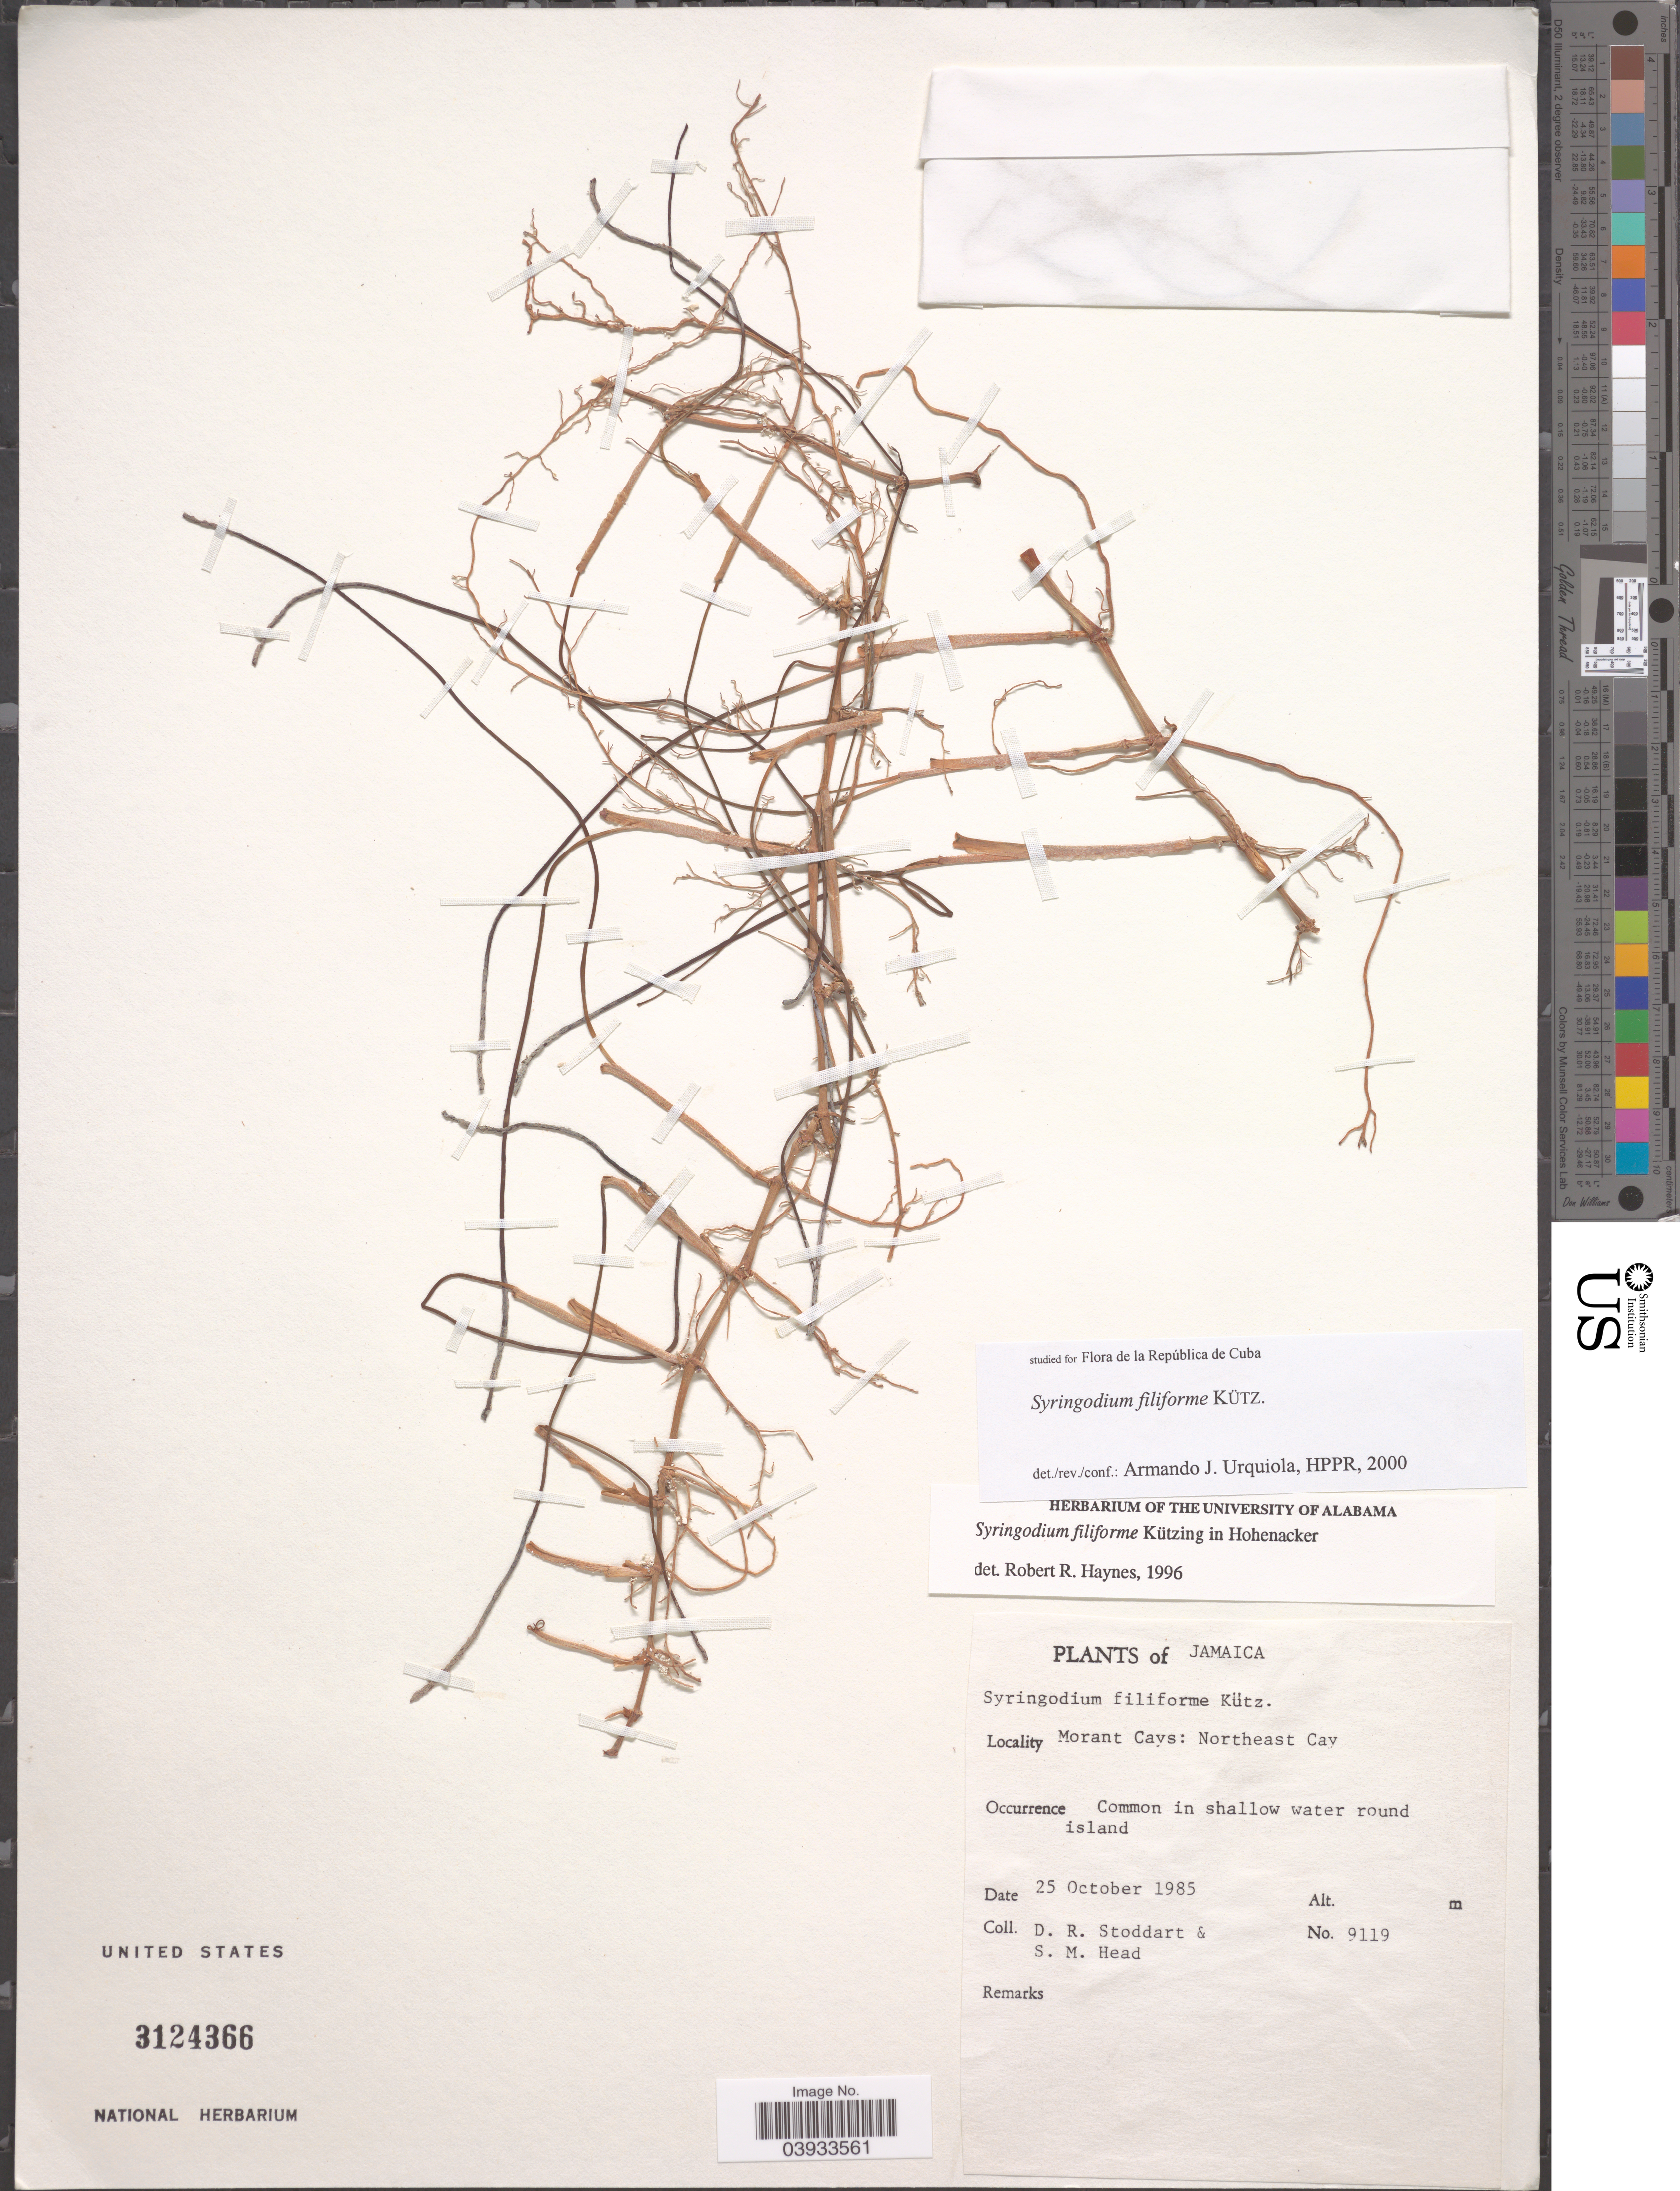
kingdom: Plantae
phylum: Tracheophyta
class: Liliopsida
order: Alismatales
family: Cymodoceaceae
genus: Syringodium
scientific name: Syringodium filiforme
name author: Kütz.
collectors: D. R. Stoddart & S. Head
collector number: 9119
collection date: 1985-10-25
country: Jamaica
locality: Morant Cays: Northeast Cay.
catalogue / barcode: US 3124366